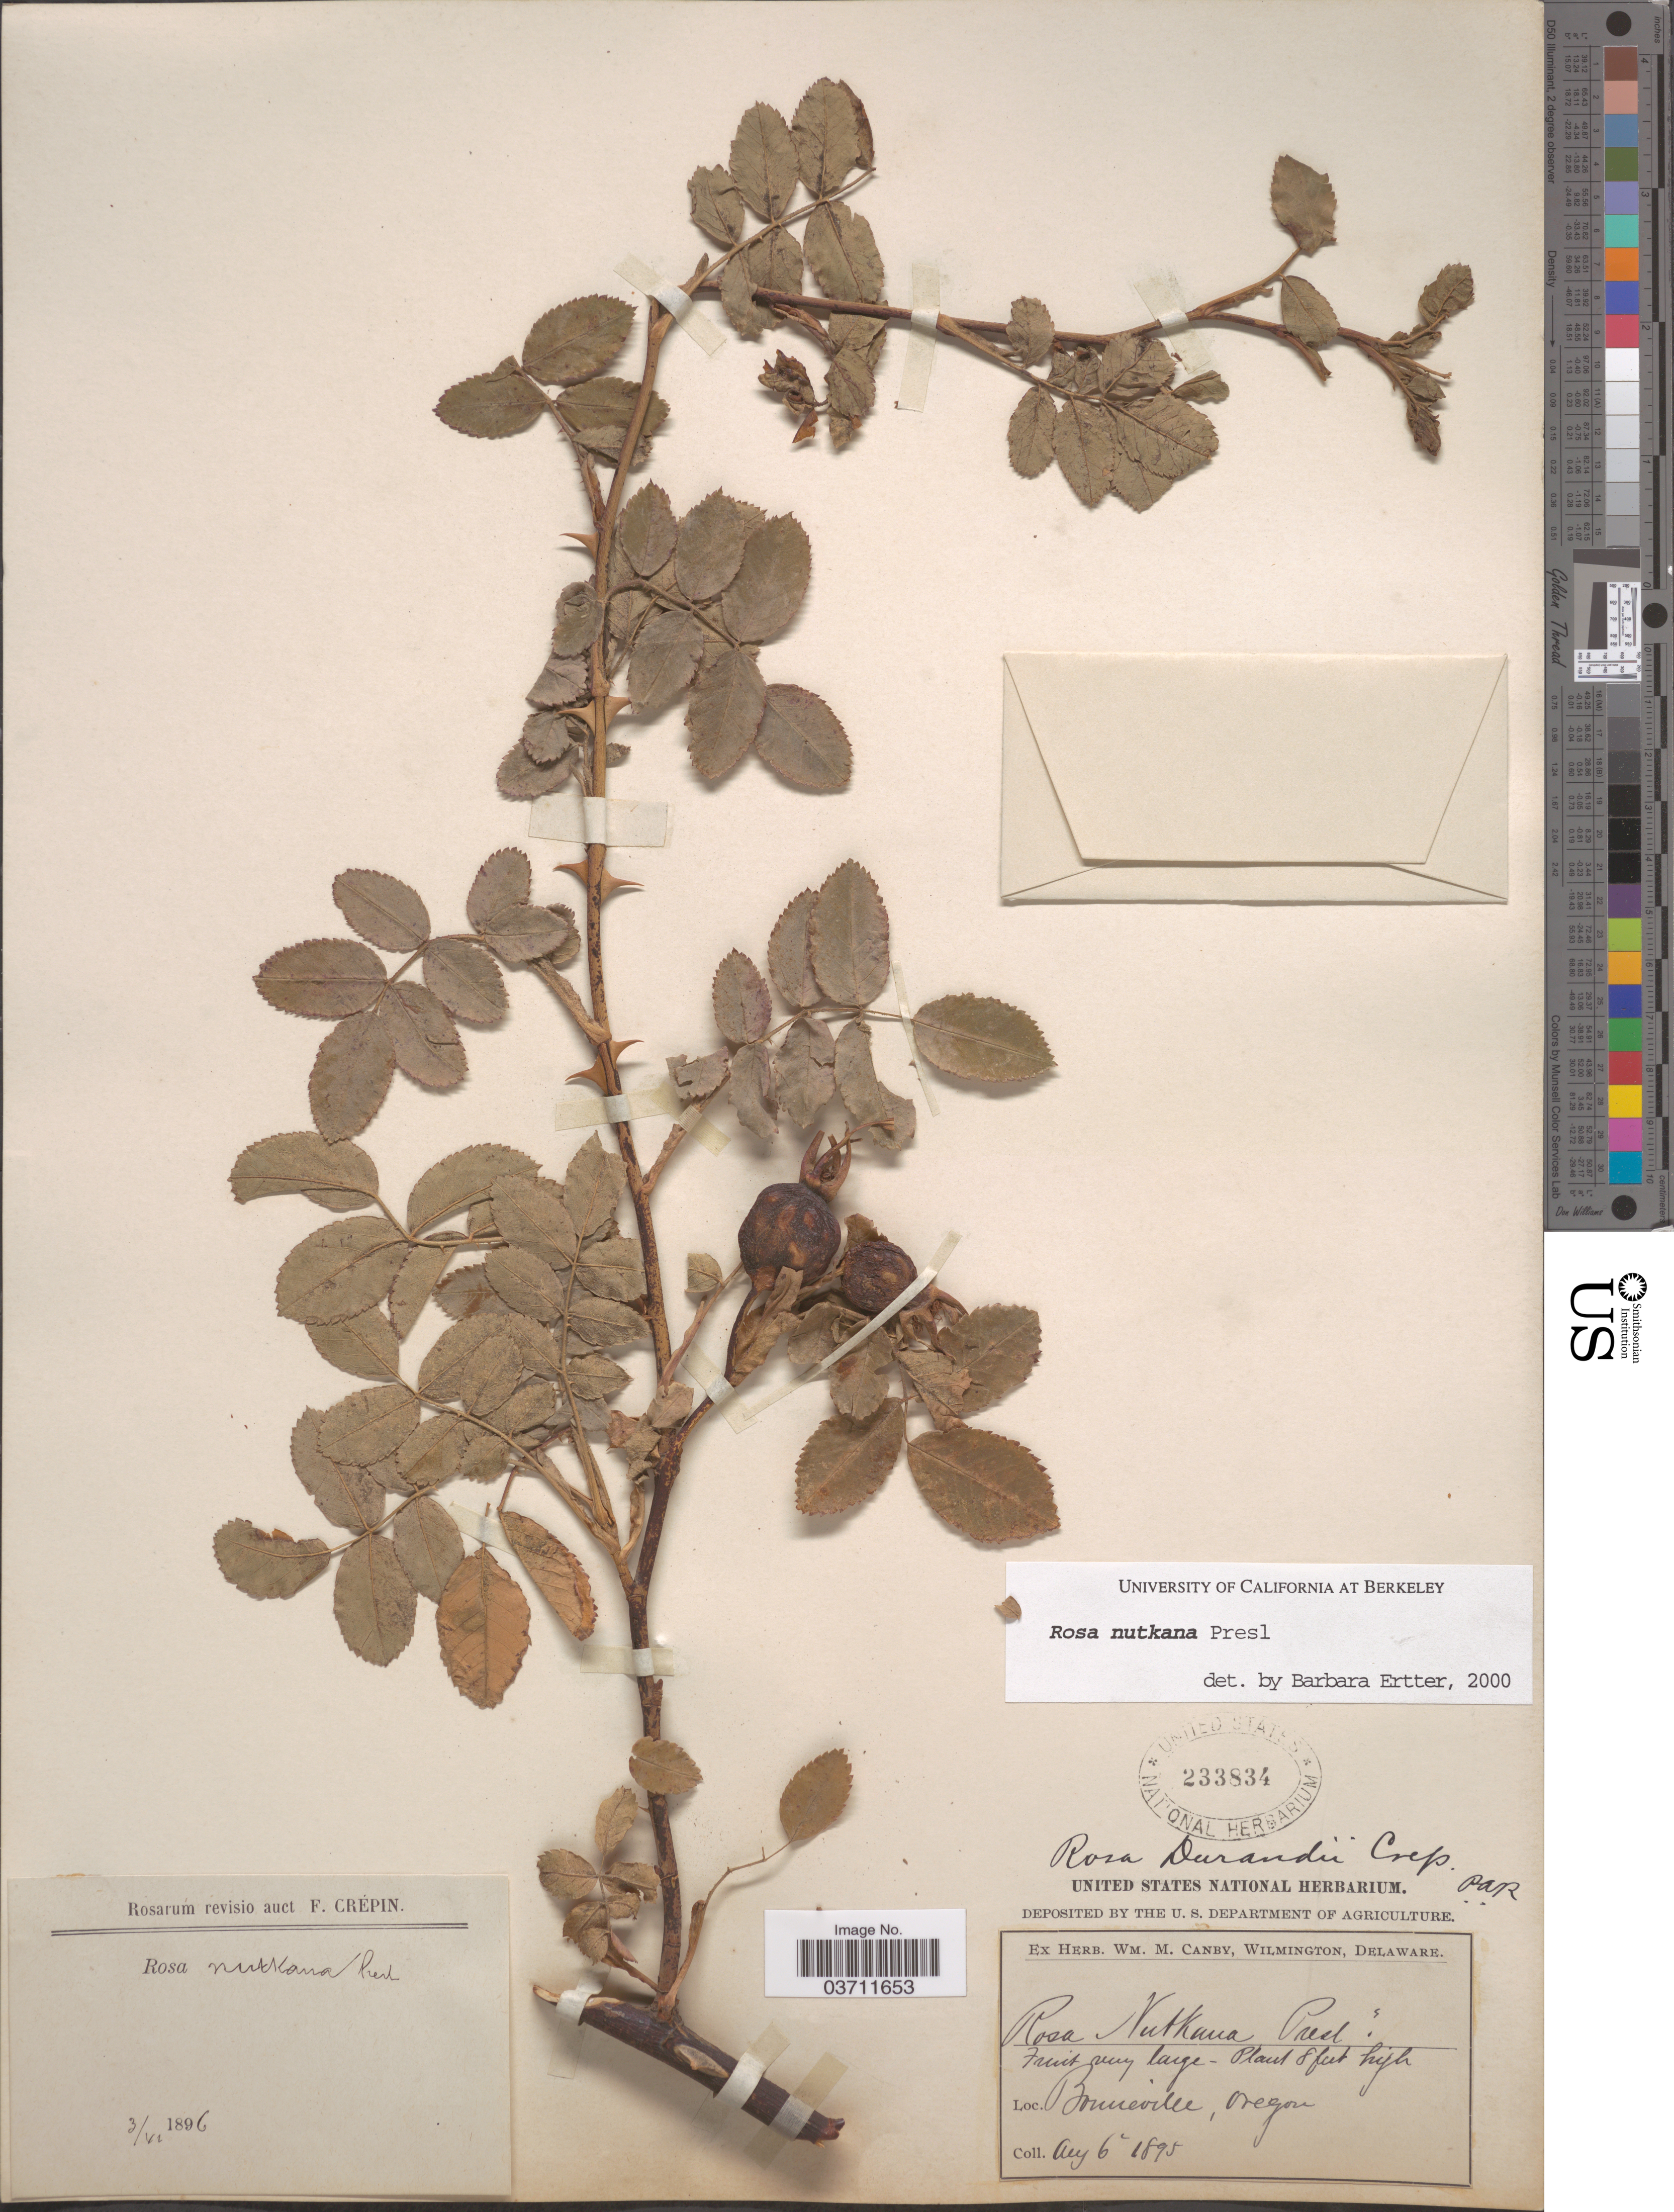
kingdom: Plantae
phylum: Tracheophyta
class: Magnoliopsida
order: Rosales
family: Rosaceae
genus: Rosa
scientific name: Rosa nutkana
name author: C. Presl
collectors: ex herb. W.M. Canby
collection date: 1895-08-06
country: United States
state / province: Oregon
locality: Bonneville.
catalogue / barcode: US 233834